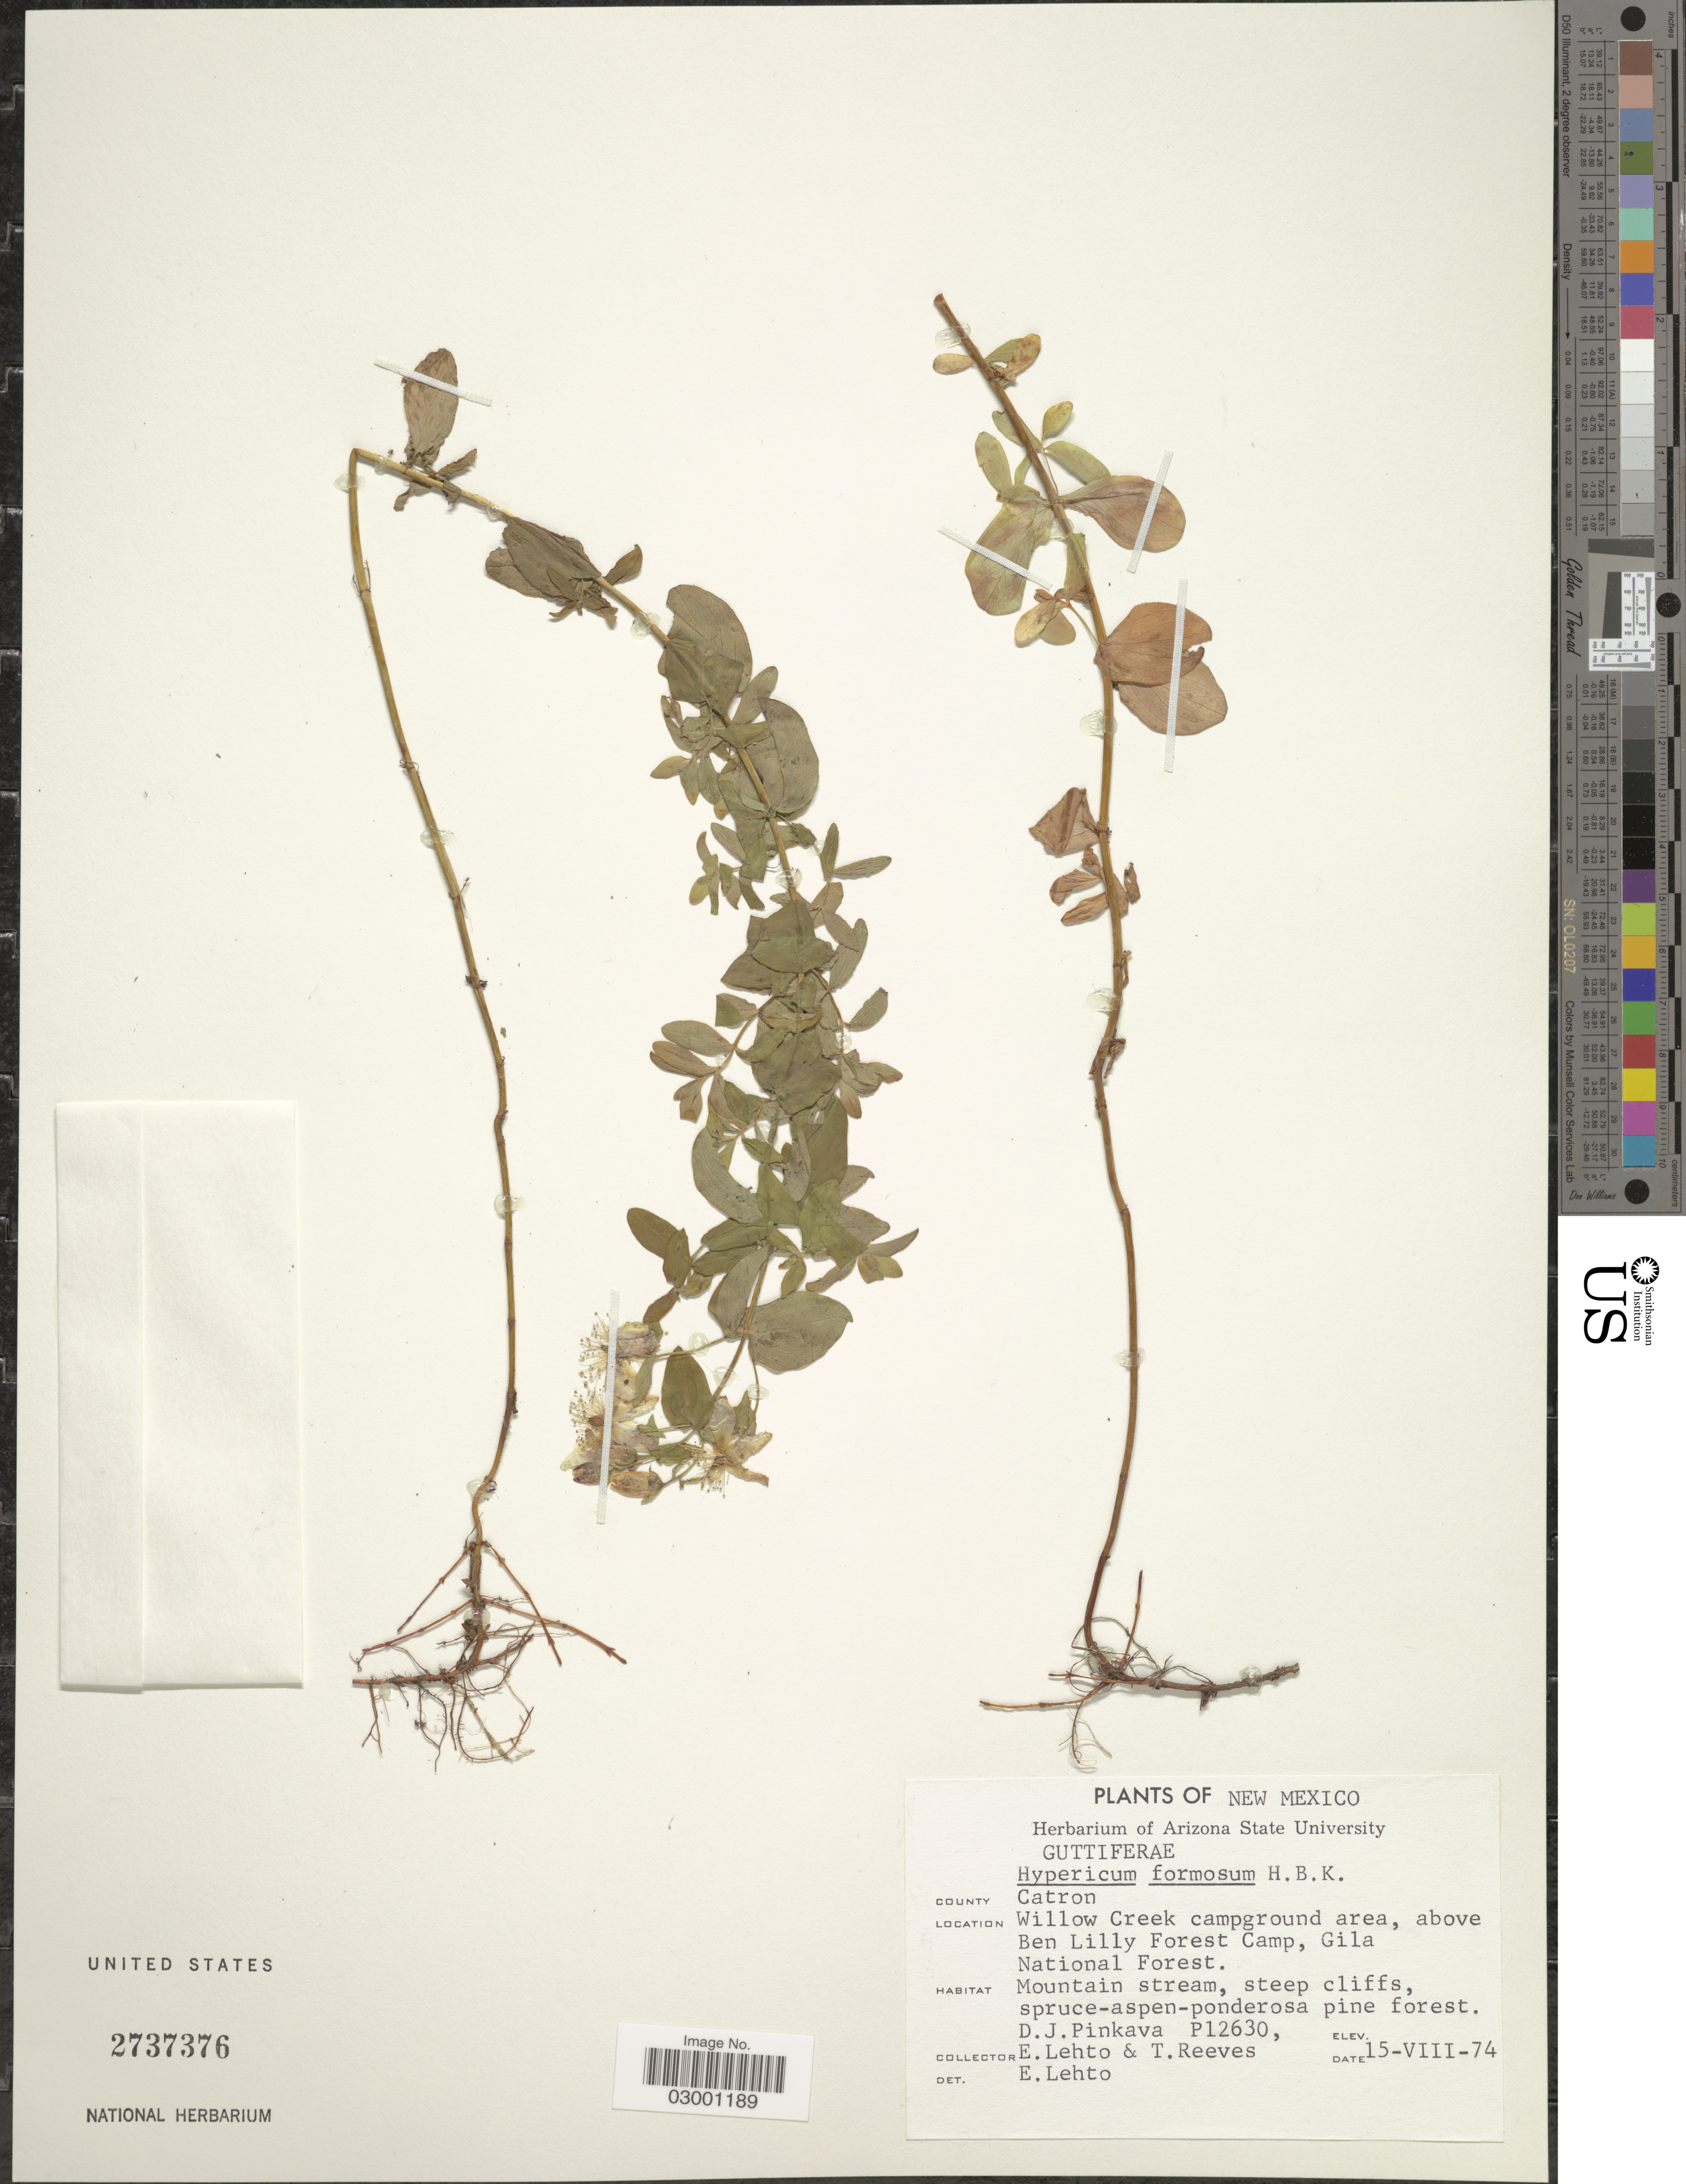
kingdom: Plantae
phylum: Tracheophyta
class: Magnoliopsida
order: Malpighiales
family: Hypericaceae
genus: Hypericum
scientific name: Hypericum formosum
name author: Kunth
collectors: D. J. Pinkava, E. Lehto & T. Reeves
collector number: P12630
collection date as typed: Transcribed d/m/y: 15/8/74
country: United States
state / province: New Mexico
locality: County Catron, Willow Creek campground area, above Ben Lilly Forest Camp, Gila National Forest.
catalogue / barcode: US 2737376